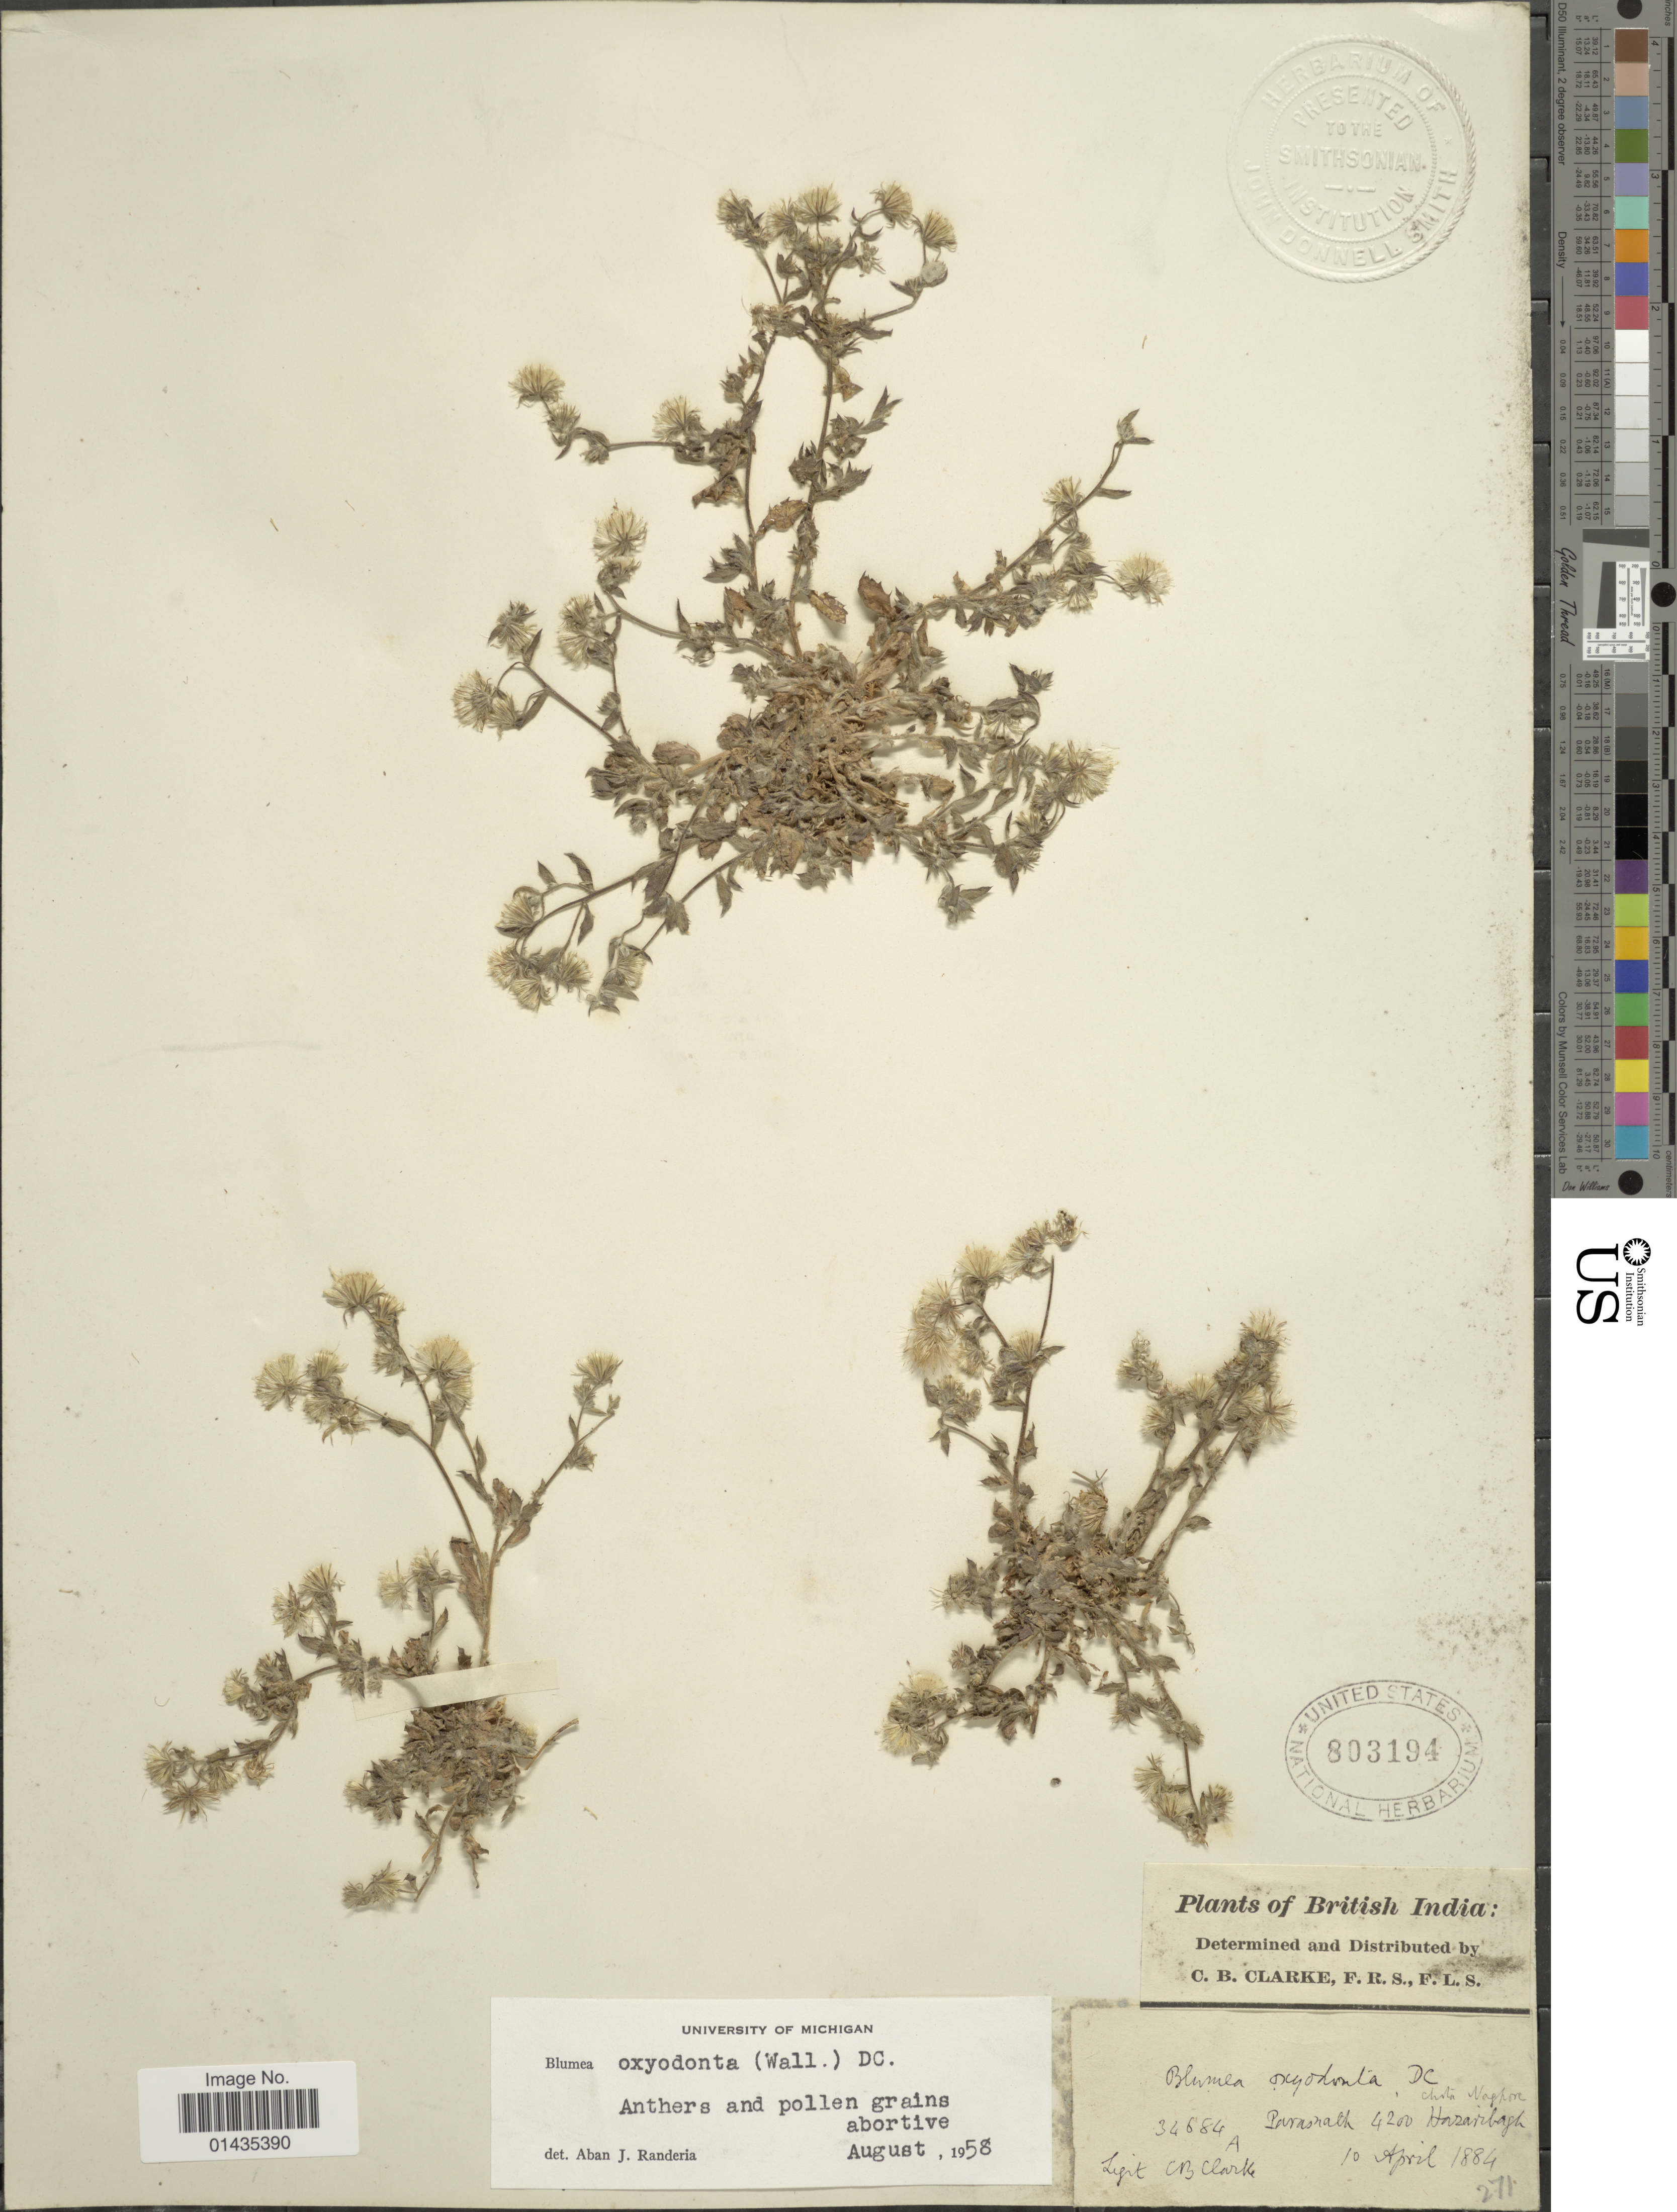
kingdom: Plantae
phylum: Tracheophyta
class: Magnoliopsida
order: Asterales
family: Asteraceae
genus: Blumea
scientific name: Blumea oxyodonta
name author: DC.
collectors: C. B. Clarke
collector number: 34884A*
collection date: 1884-04-10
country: India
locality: British India, Parasnath, Hazaribagh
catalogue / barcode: US 803194